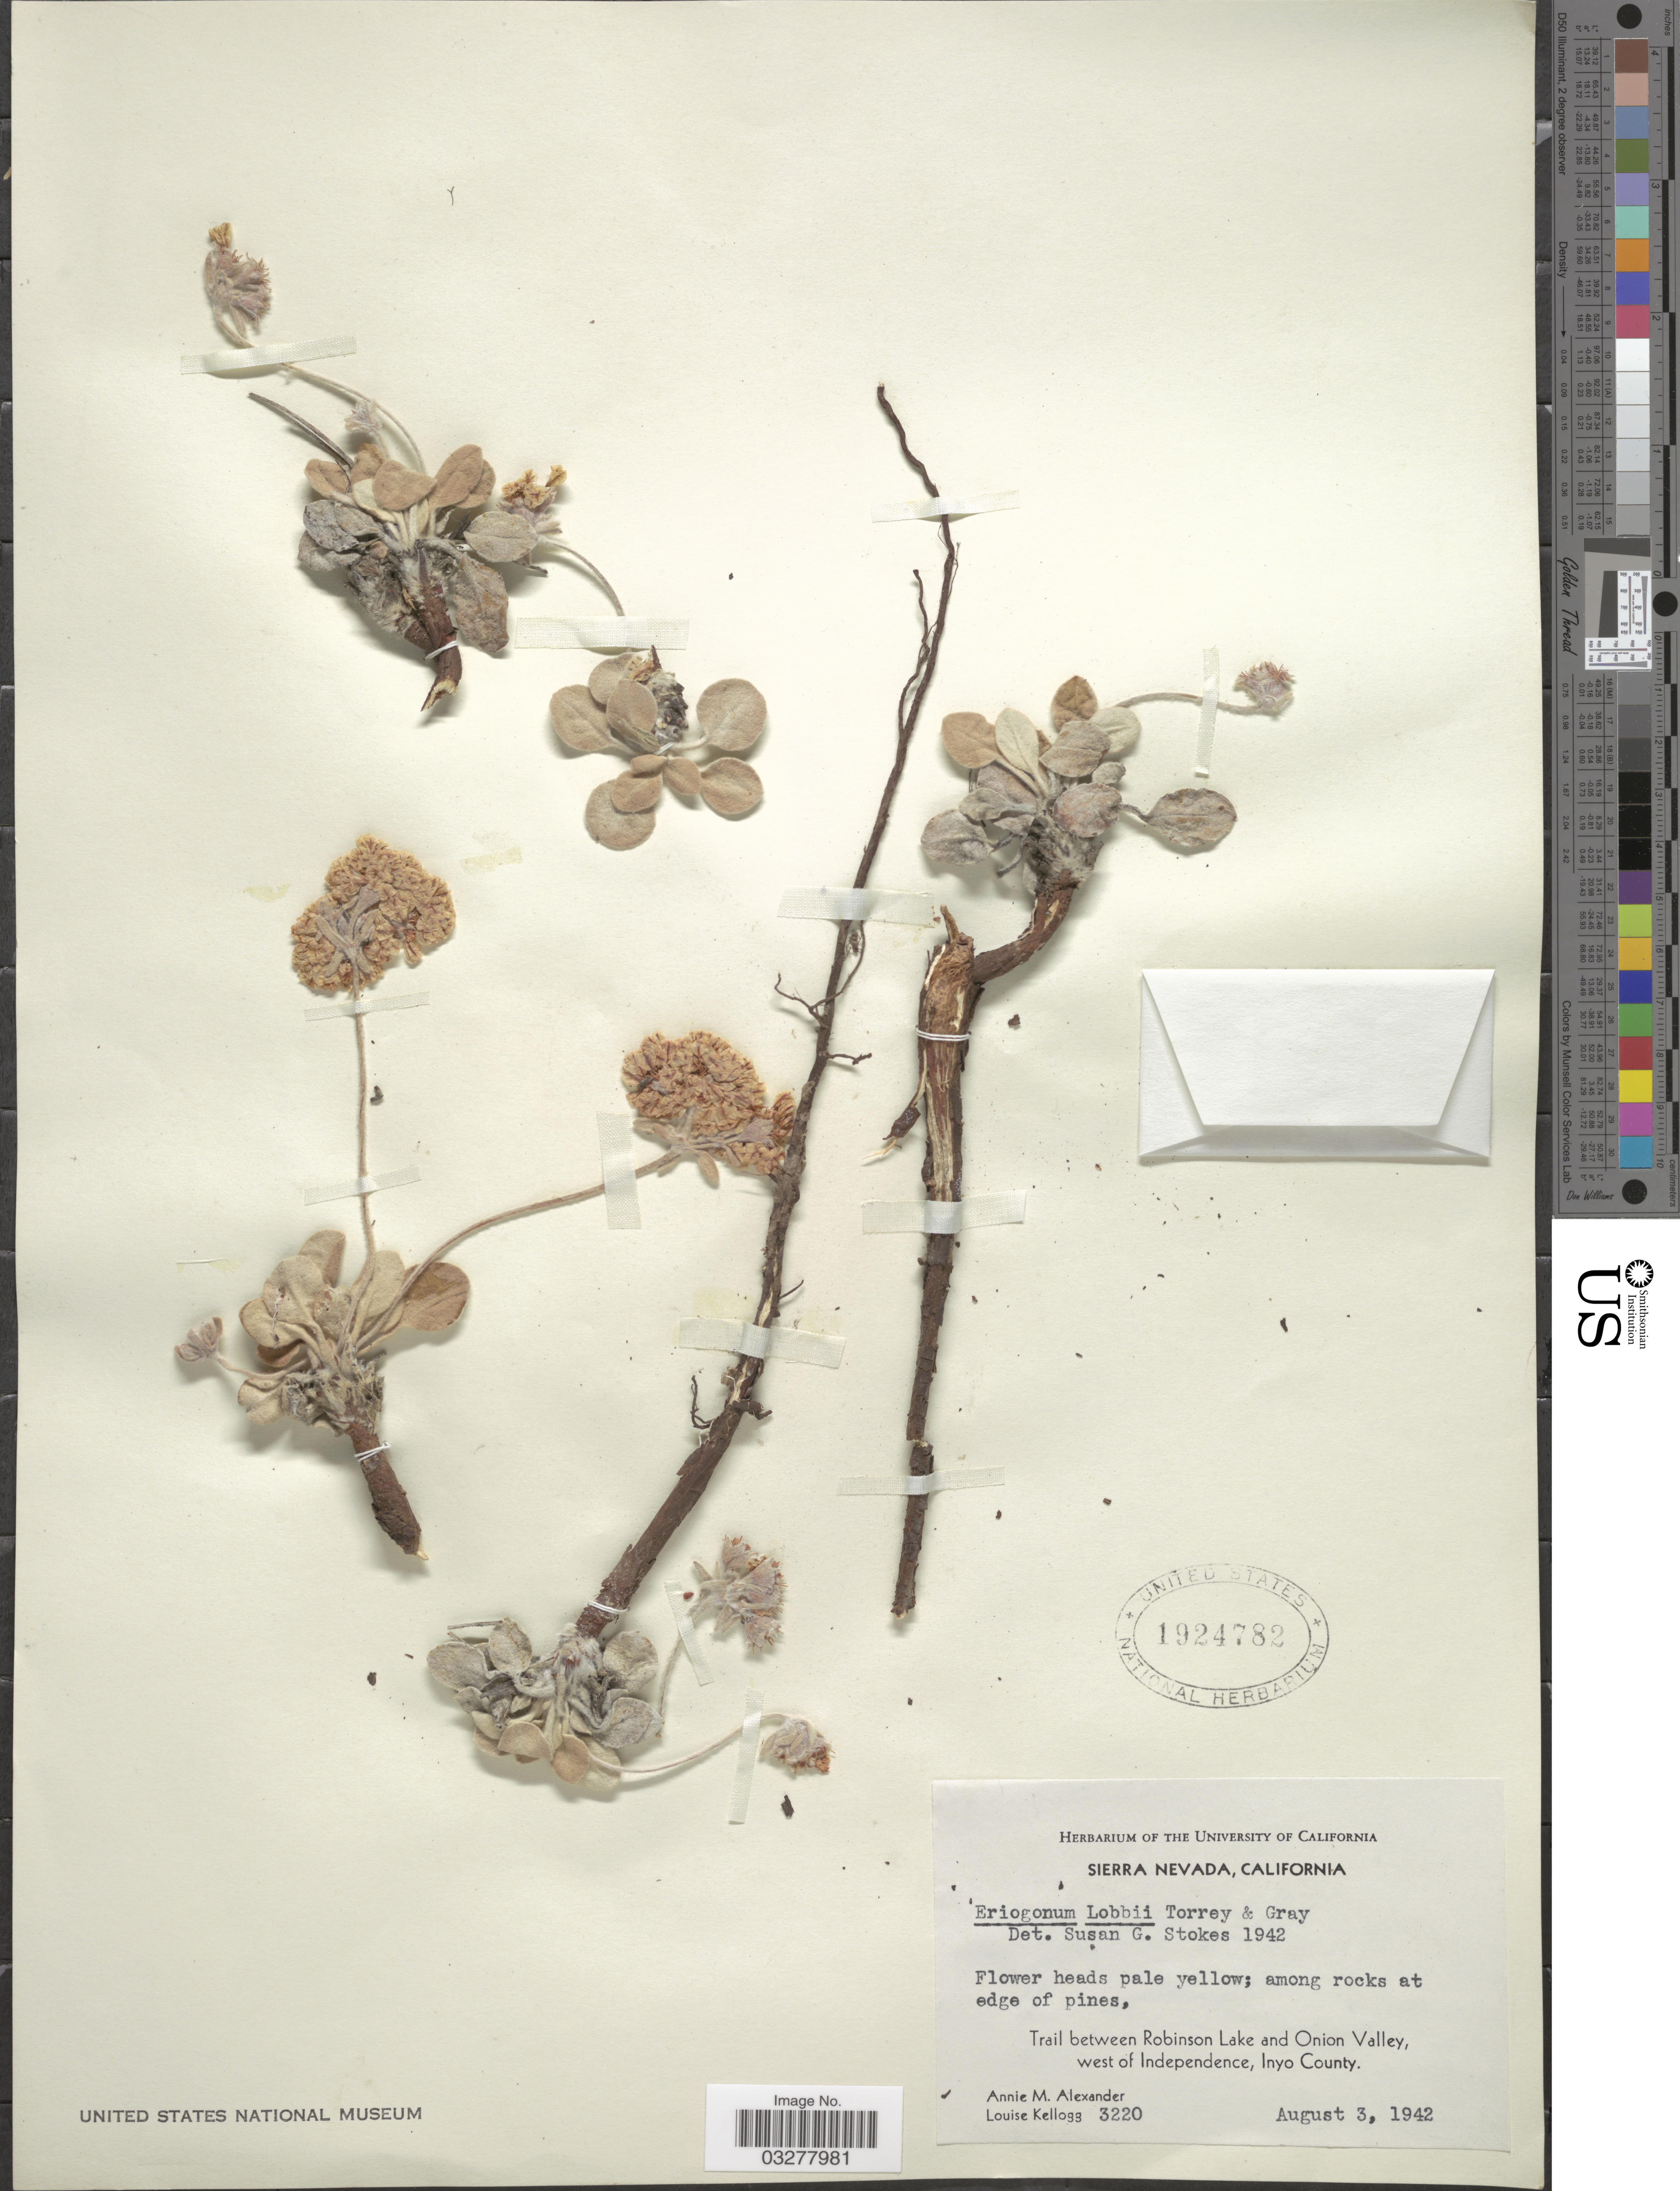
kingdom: Plantae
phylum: Tracheophyta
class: Magnoliopsida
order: Caryophyllales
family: Polygonaceae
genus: Eriogonum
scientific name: Eriogonum lobbii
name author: Torr. & A. Gray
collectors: A. M. Alexander & L. Kellogg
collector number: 3220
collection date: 1942-08-03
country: United States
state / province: California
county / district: Inyo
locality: Sierra Nevada. Trail between Robinson Lake and Onion Valley, west of Independence, Inyo County.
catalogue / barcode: US 1924782